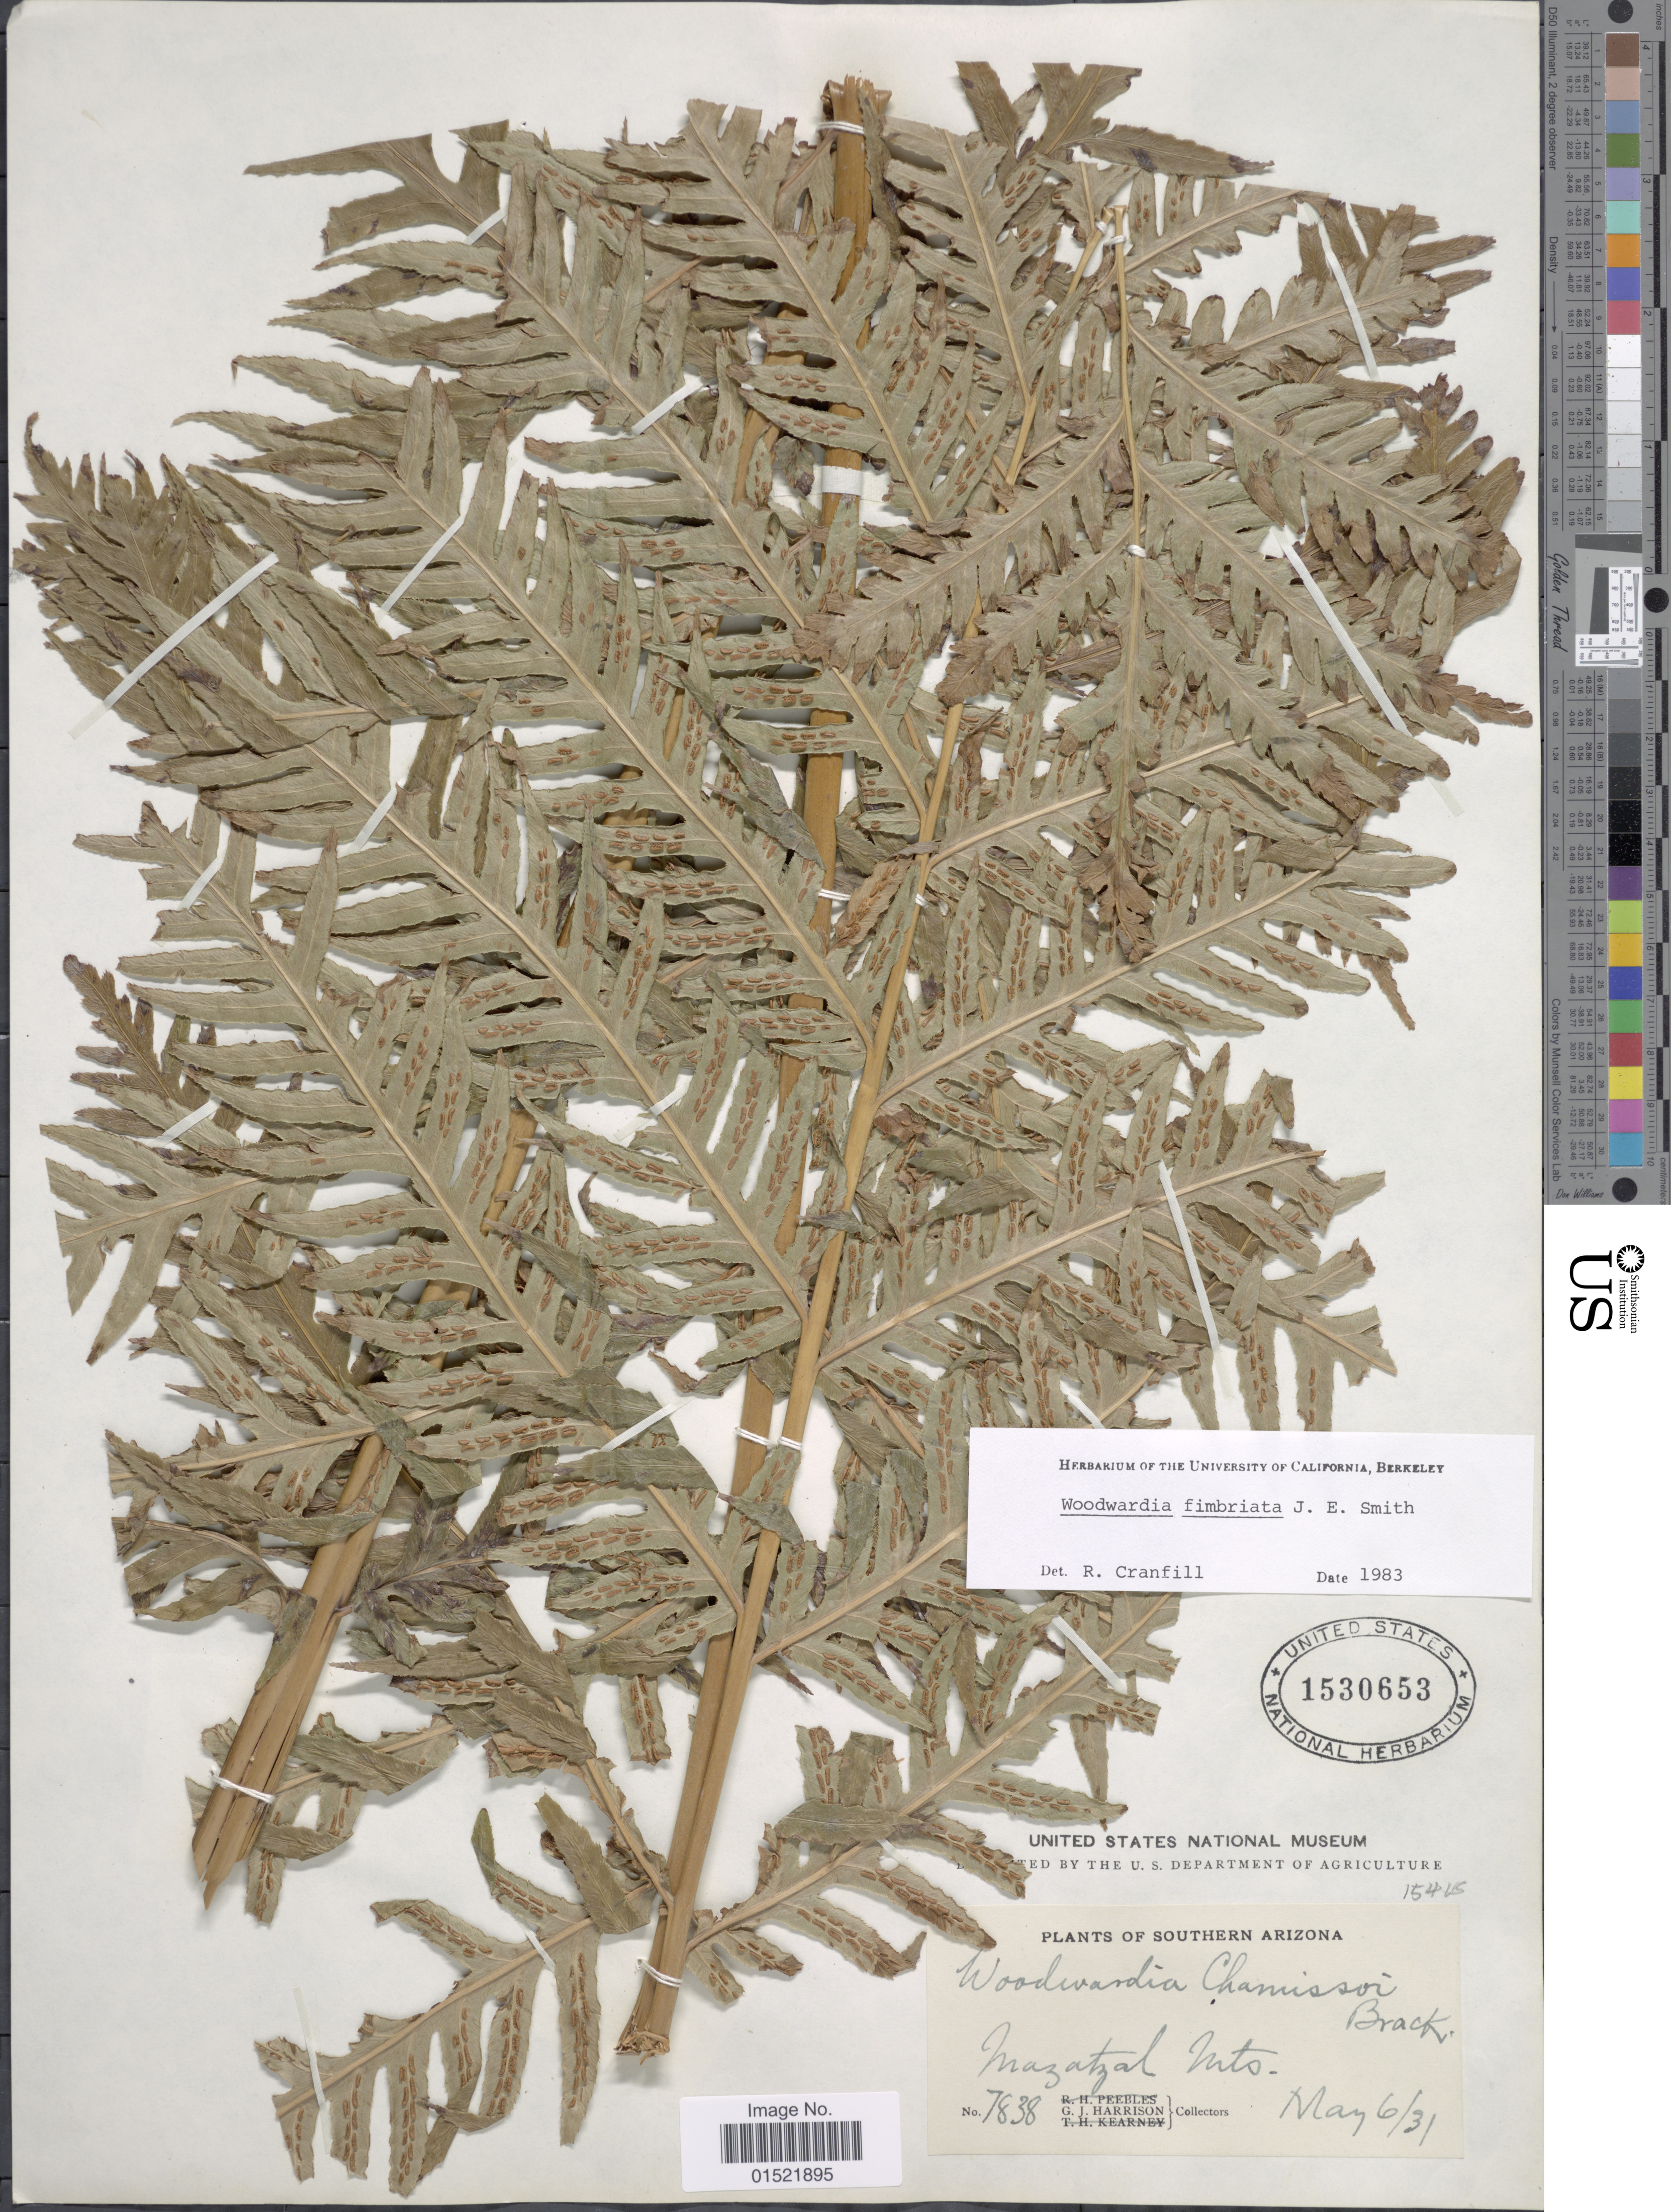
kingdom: Plantae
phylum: Tracheophyta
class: Polypodiopsida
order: Polypodiales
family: Blechnaceae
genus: Woodwardia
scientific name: Woodwardia fimbriata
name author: Sm.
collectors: G. J. Harrison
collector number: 7838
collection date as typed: Transcribed d/m/y: 6/5/31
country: United States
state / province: Arizona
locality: Southern Arizona, Mazatzal Mts.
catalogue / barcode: US 1530653